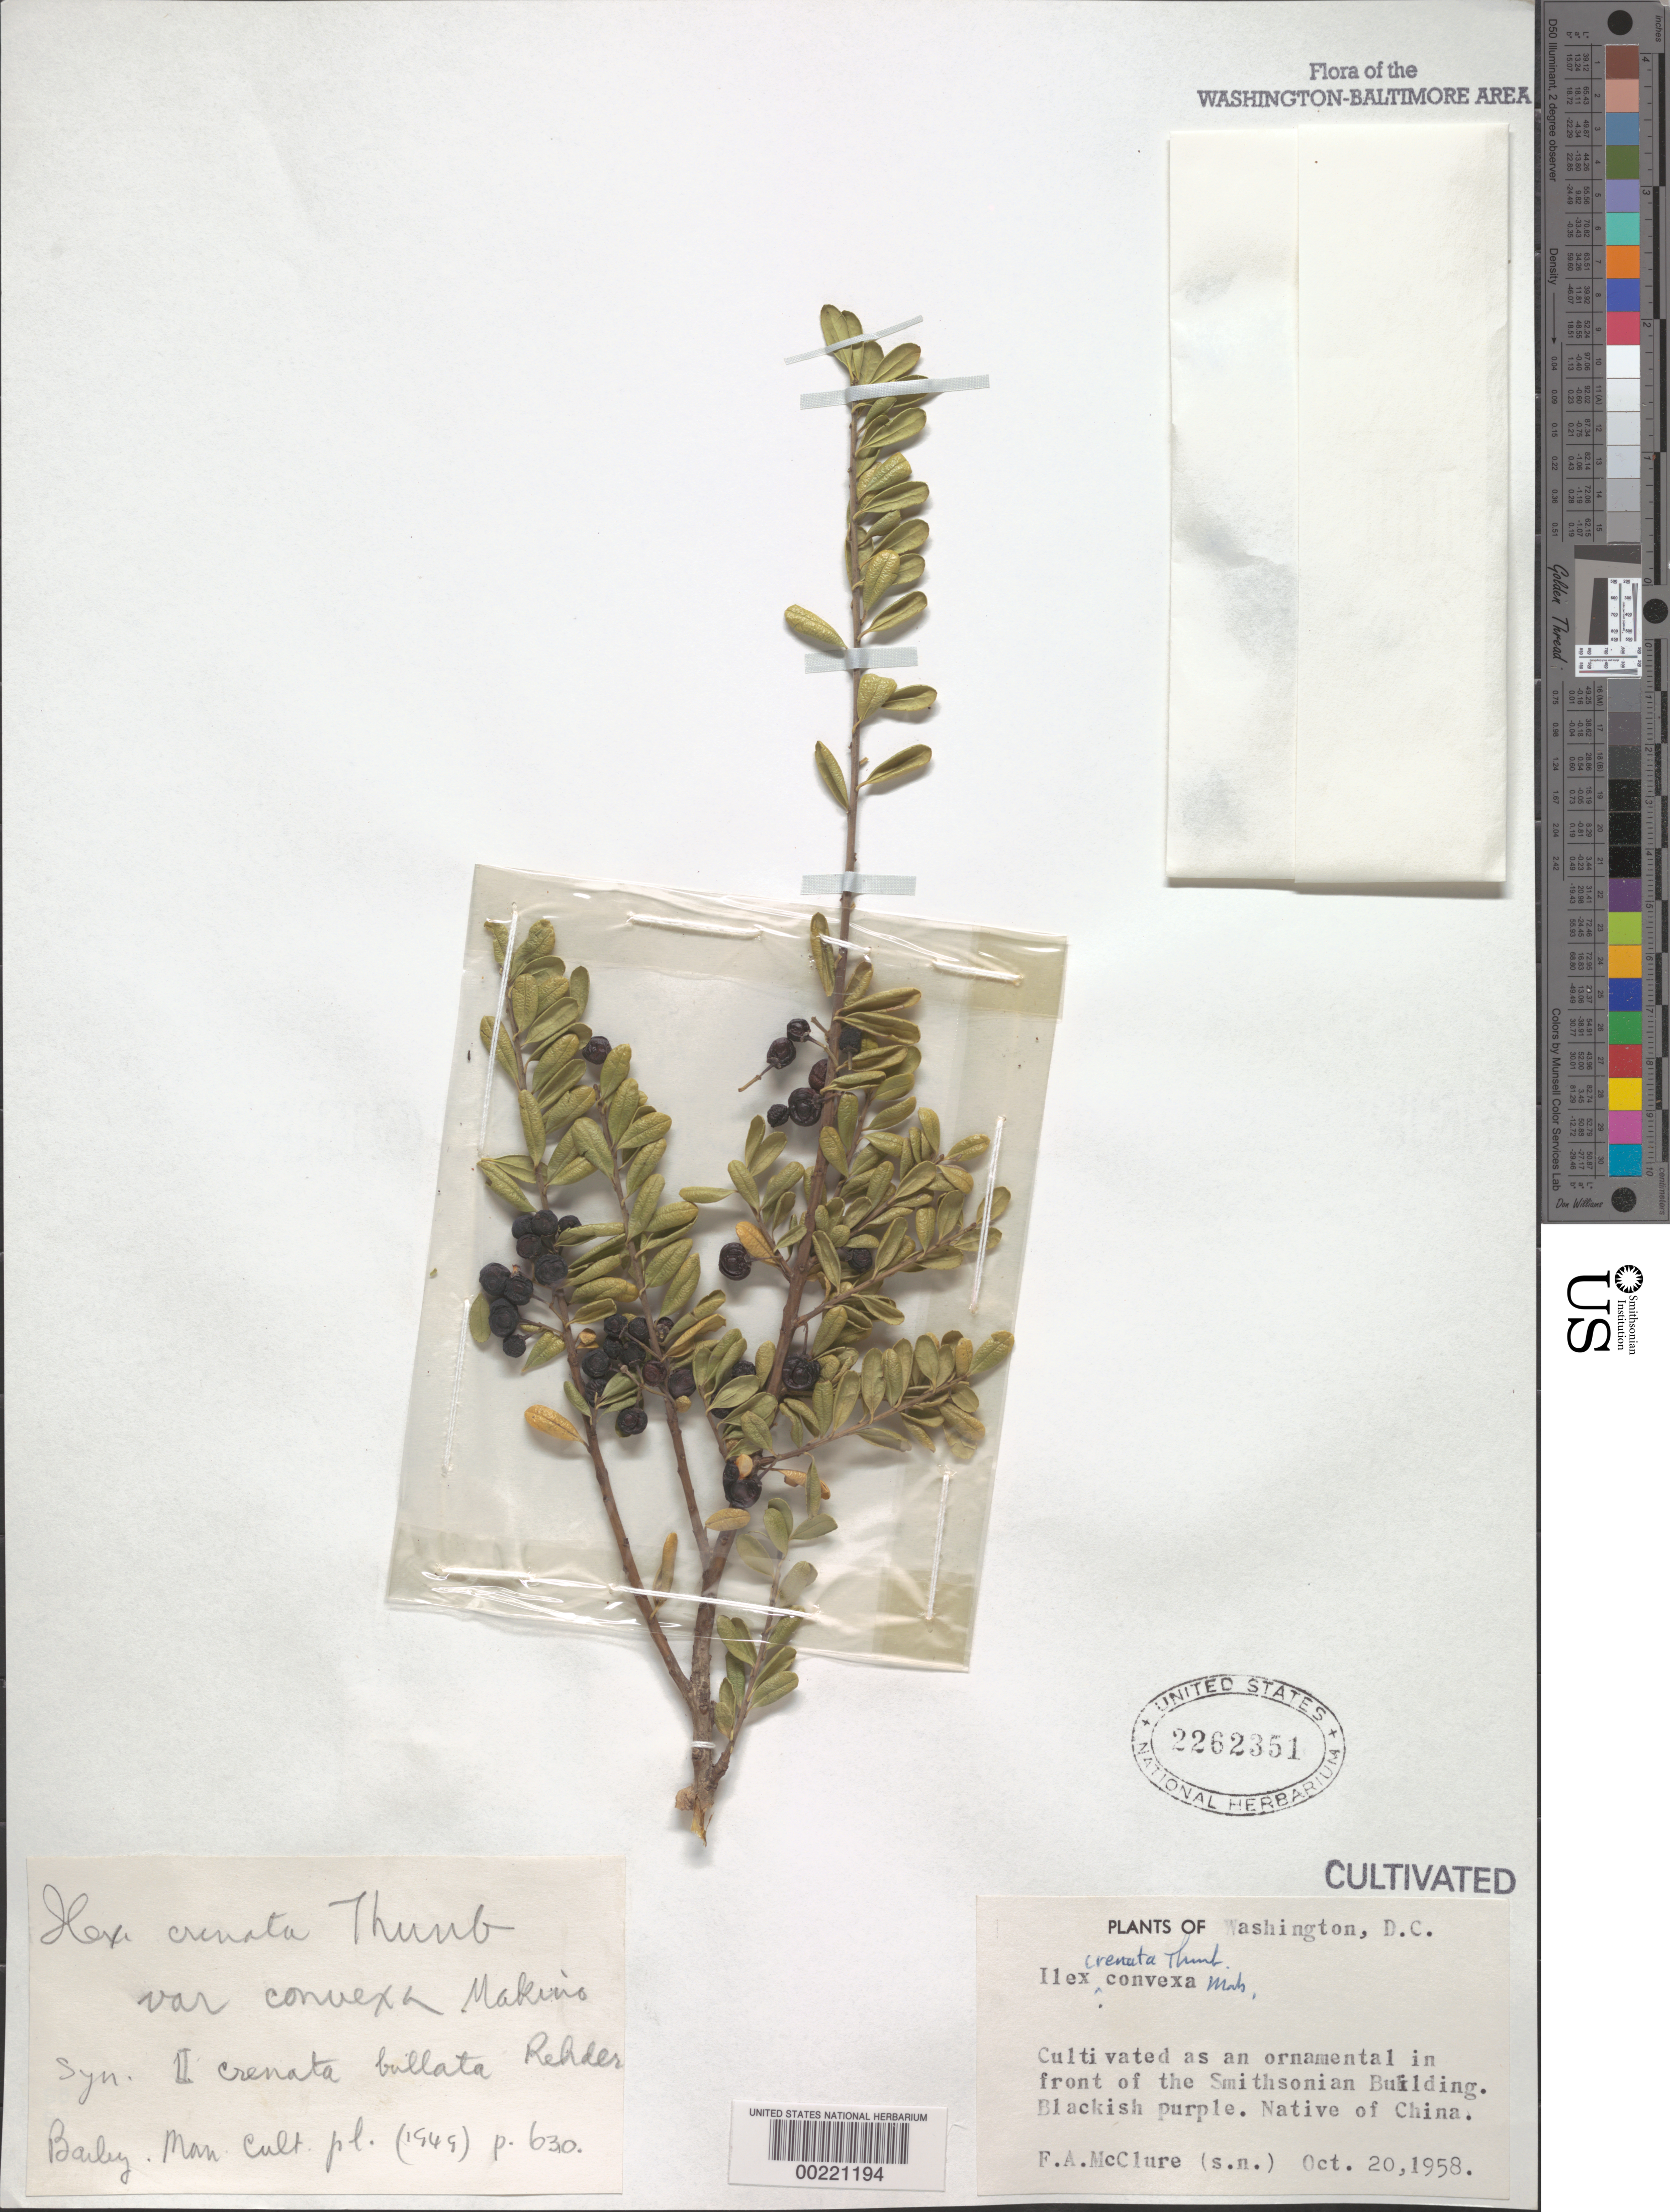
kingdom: Plantae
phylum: Tracheophyta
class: Magnoliopsida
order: Aquifoliales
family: Aquifoliaceae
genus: Ilex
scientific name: Ilex crenata var. convexa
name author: Makino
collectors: F. A. McClure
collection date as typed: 20 Oct 1958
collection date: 1958-10-20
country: United States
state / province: District of Columbia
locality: front of the Smithsonian Building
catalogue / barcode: US 2262351